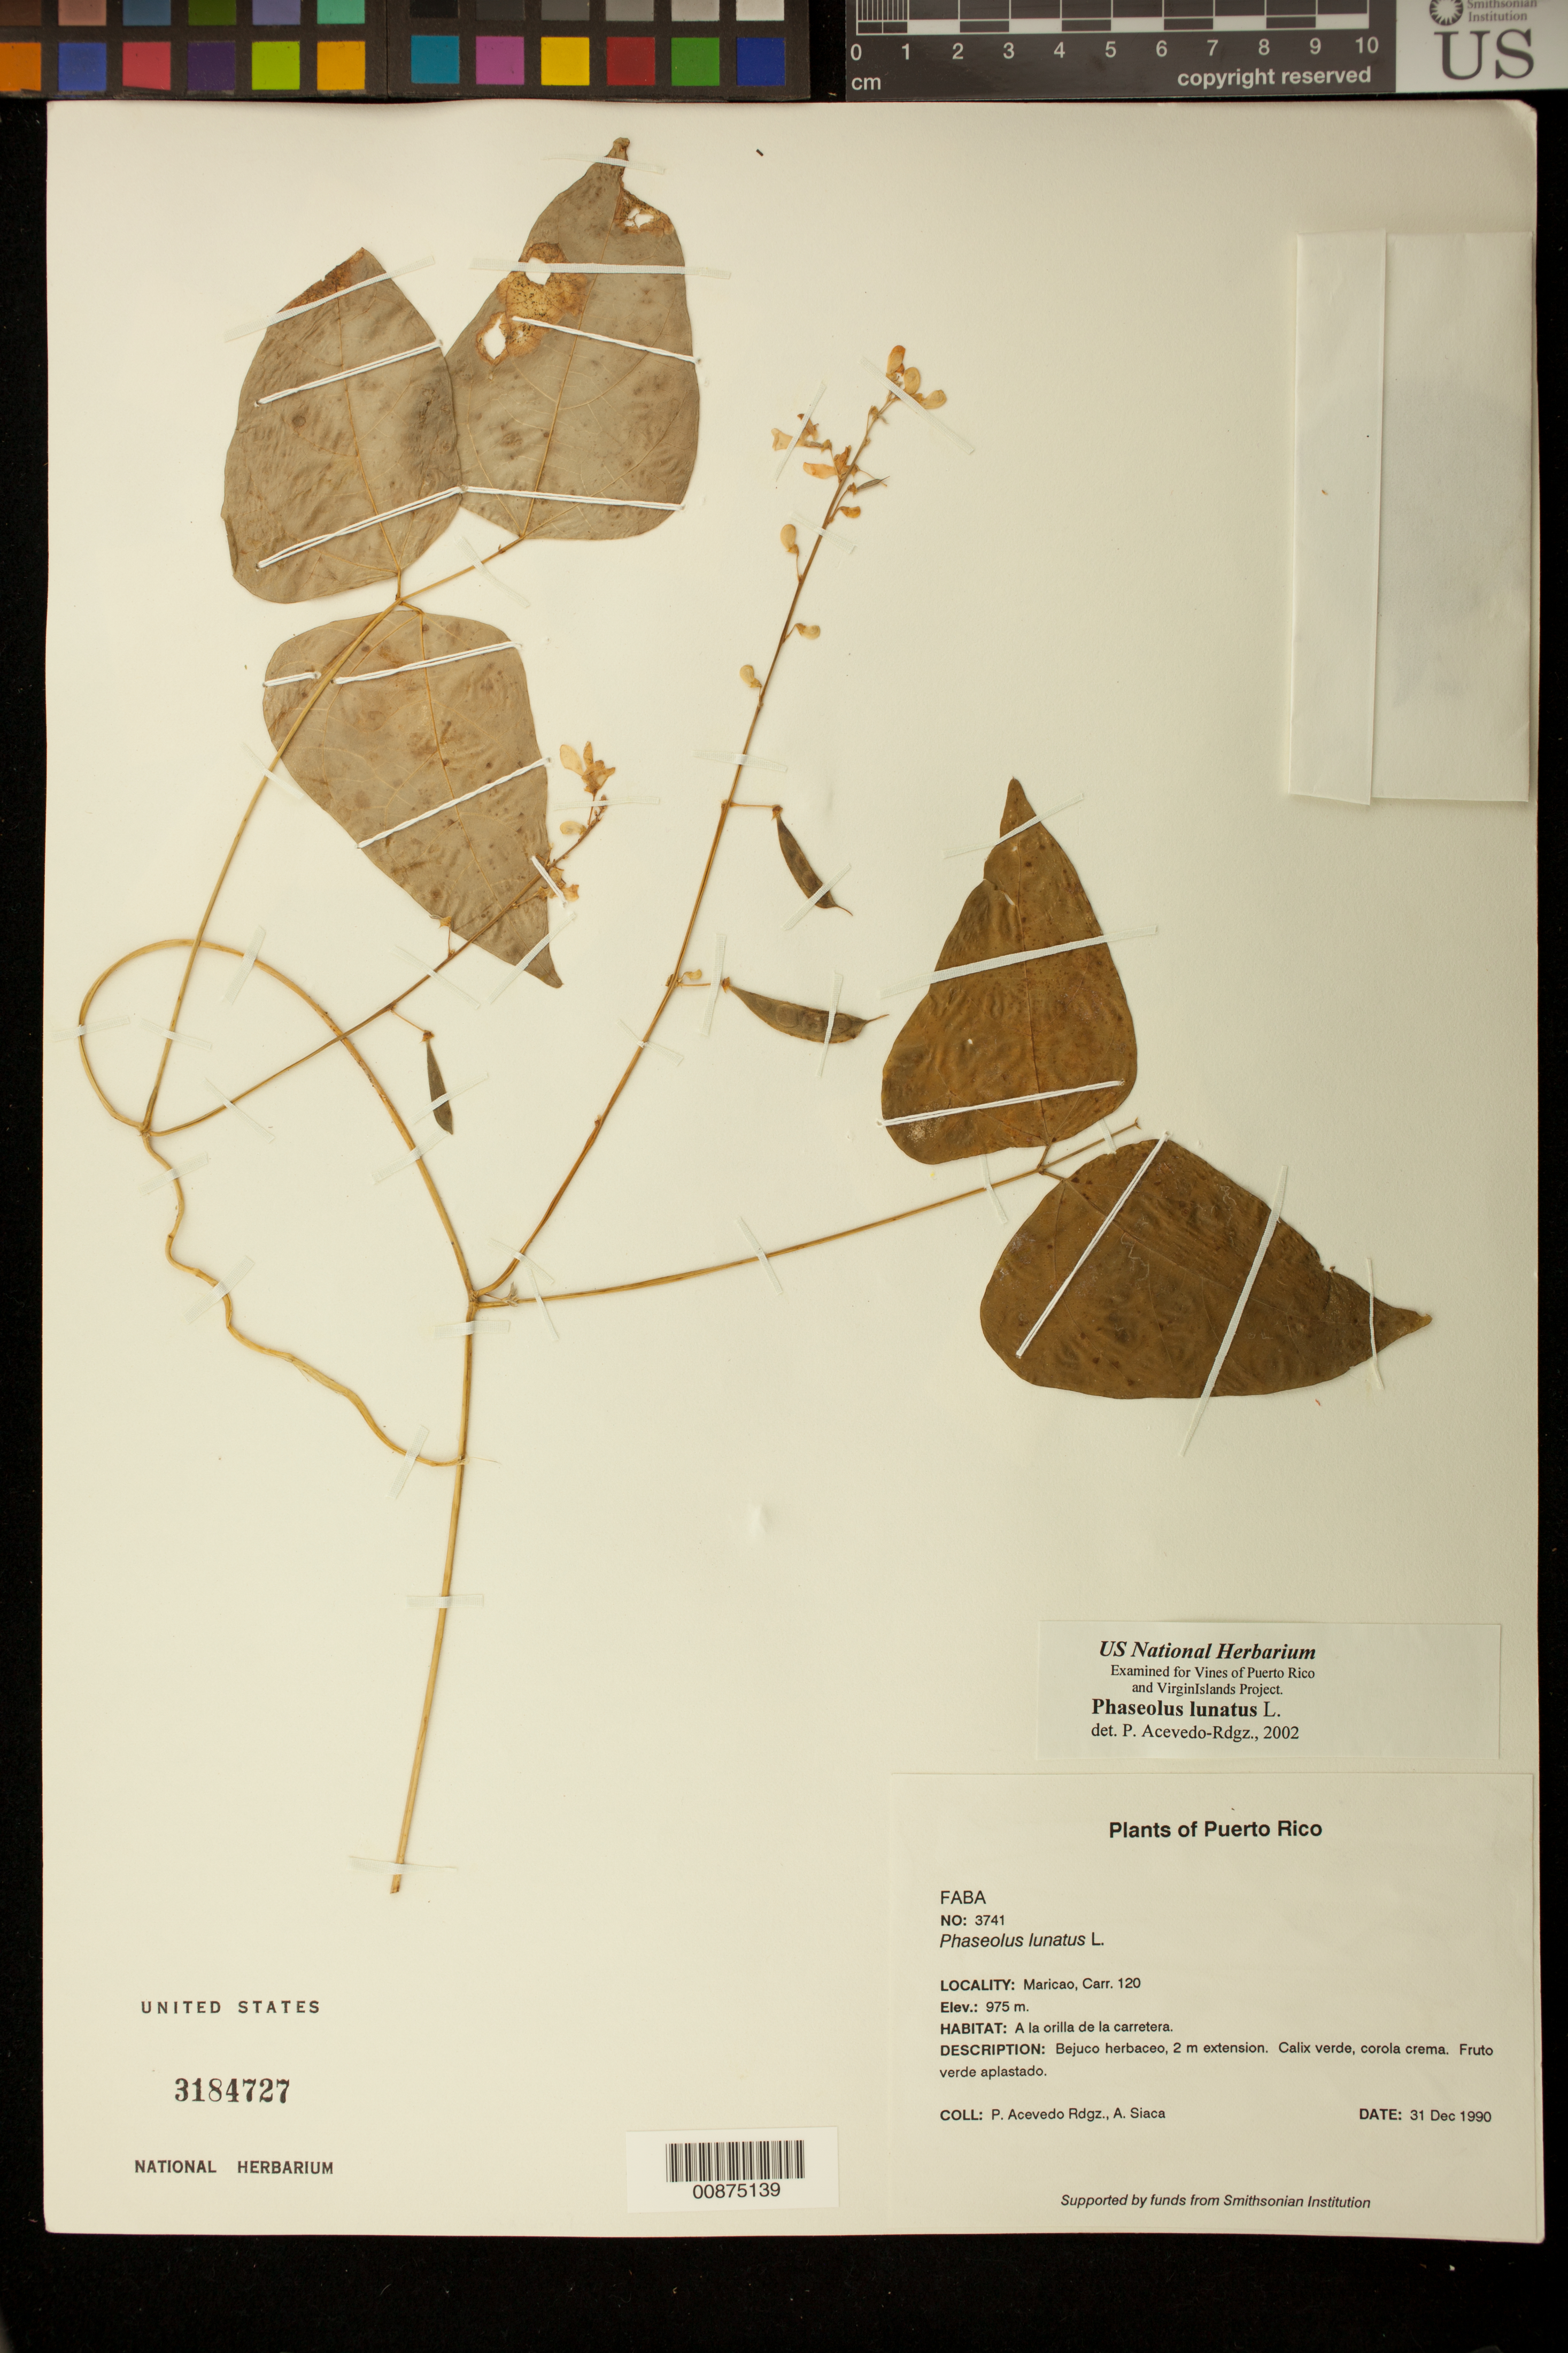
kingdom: Plantae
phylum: Tracheophyta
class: Magnoliopsida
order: Fabales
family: Fabaceae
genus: Phaseolus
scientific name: Phaseolus lunatus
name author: L.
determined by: Acevedo-Rodríguez, P., (BOT), Smithsonian Institution - National Museum of Natural History (UNITED STATES)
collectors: P. Acevedo-Rodr. & A. Siaca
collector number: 3741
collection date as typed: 31 Dec 1990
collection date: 1990-12-31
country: Puerto Rico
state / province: Maricao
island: Puerto Rico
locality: Maricao, Carr. 120.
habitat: A la orilla de la carretera.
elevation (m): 975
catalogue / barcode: US 3184727